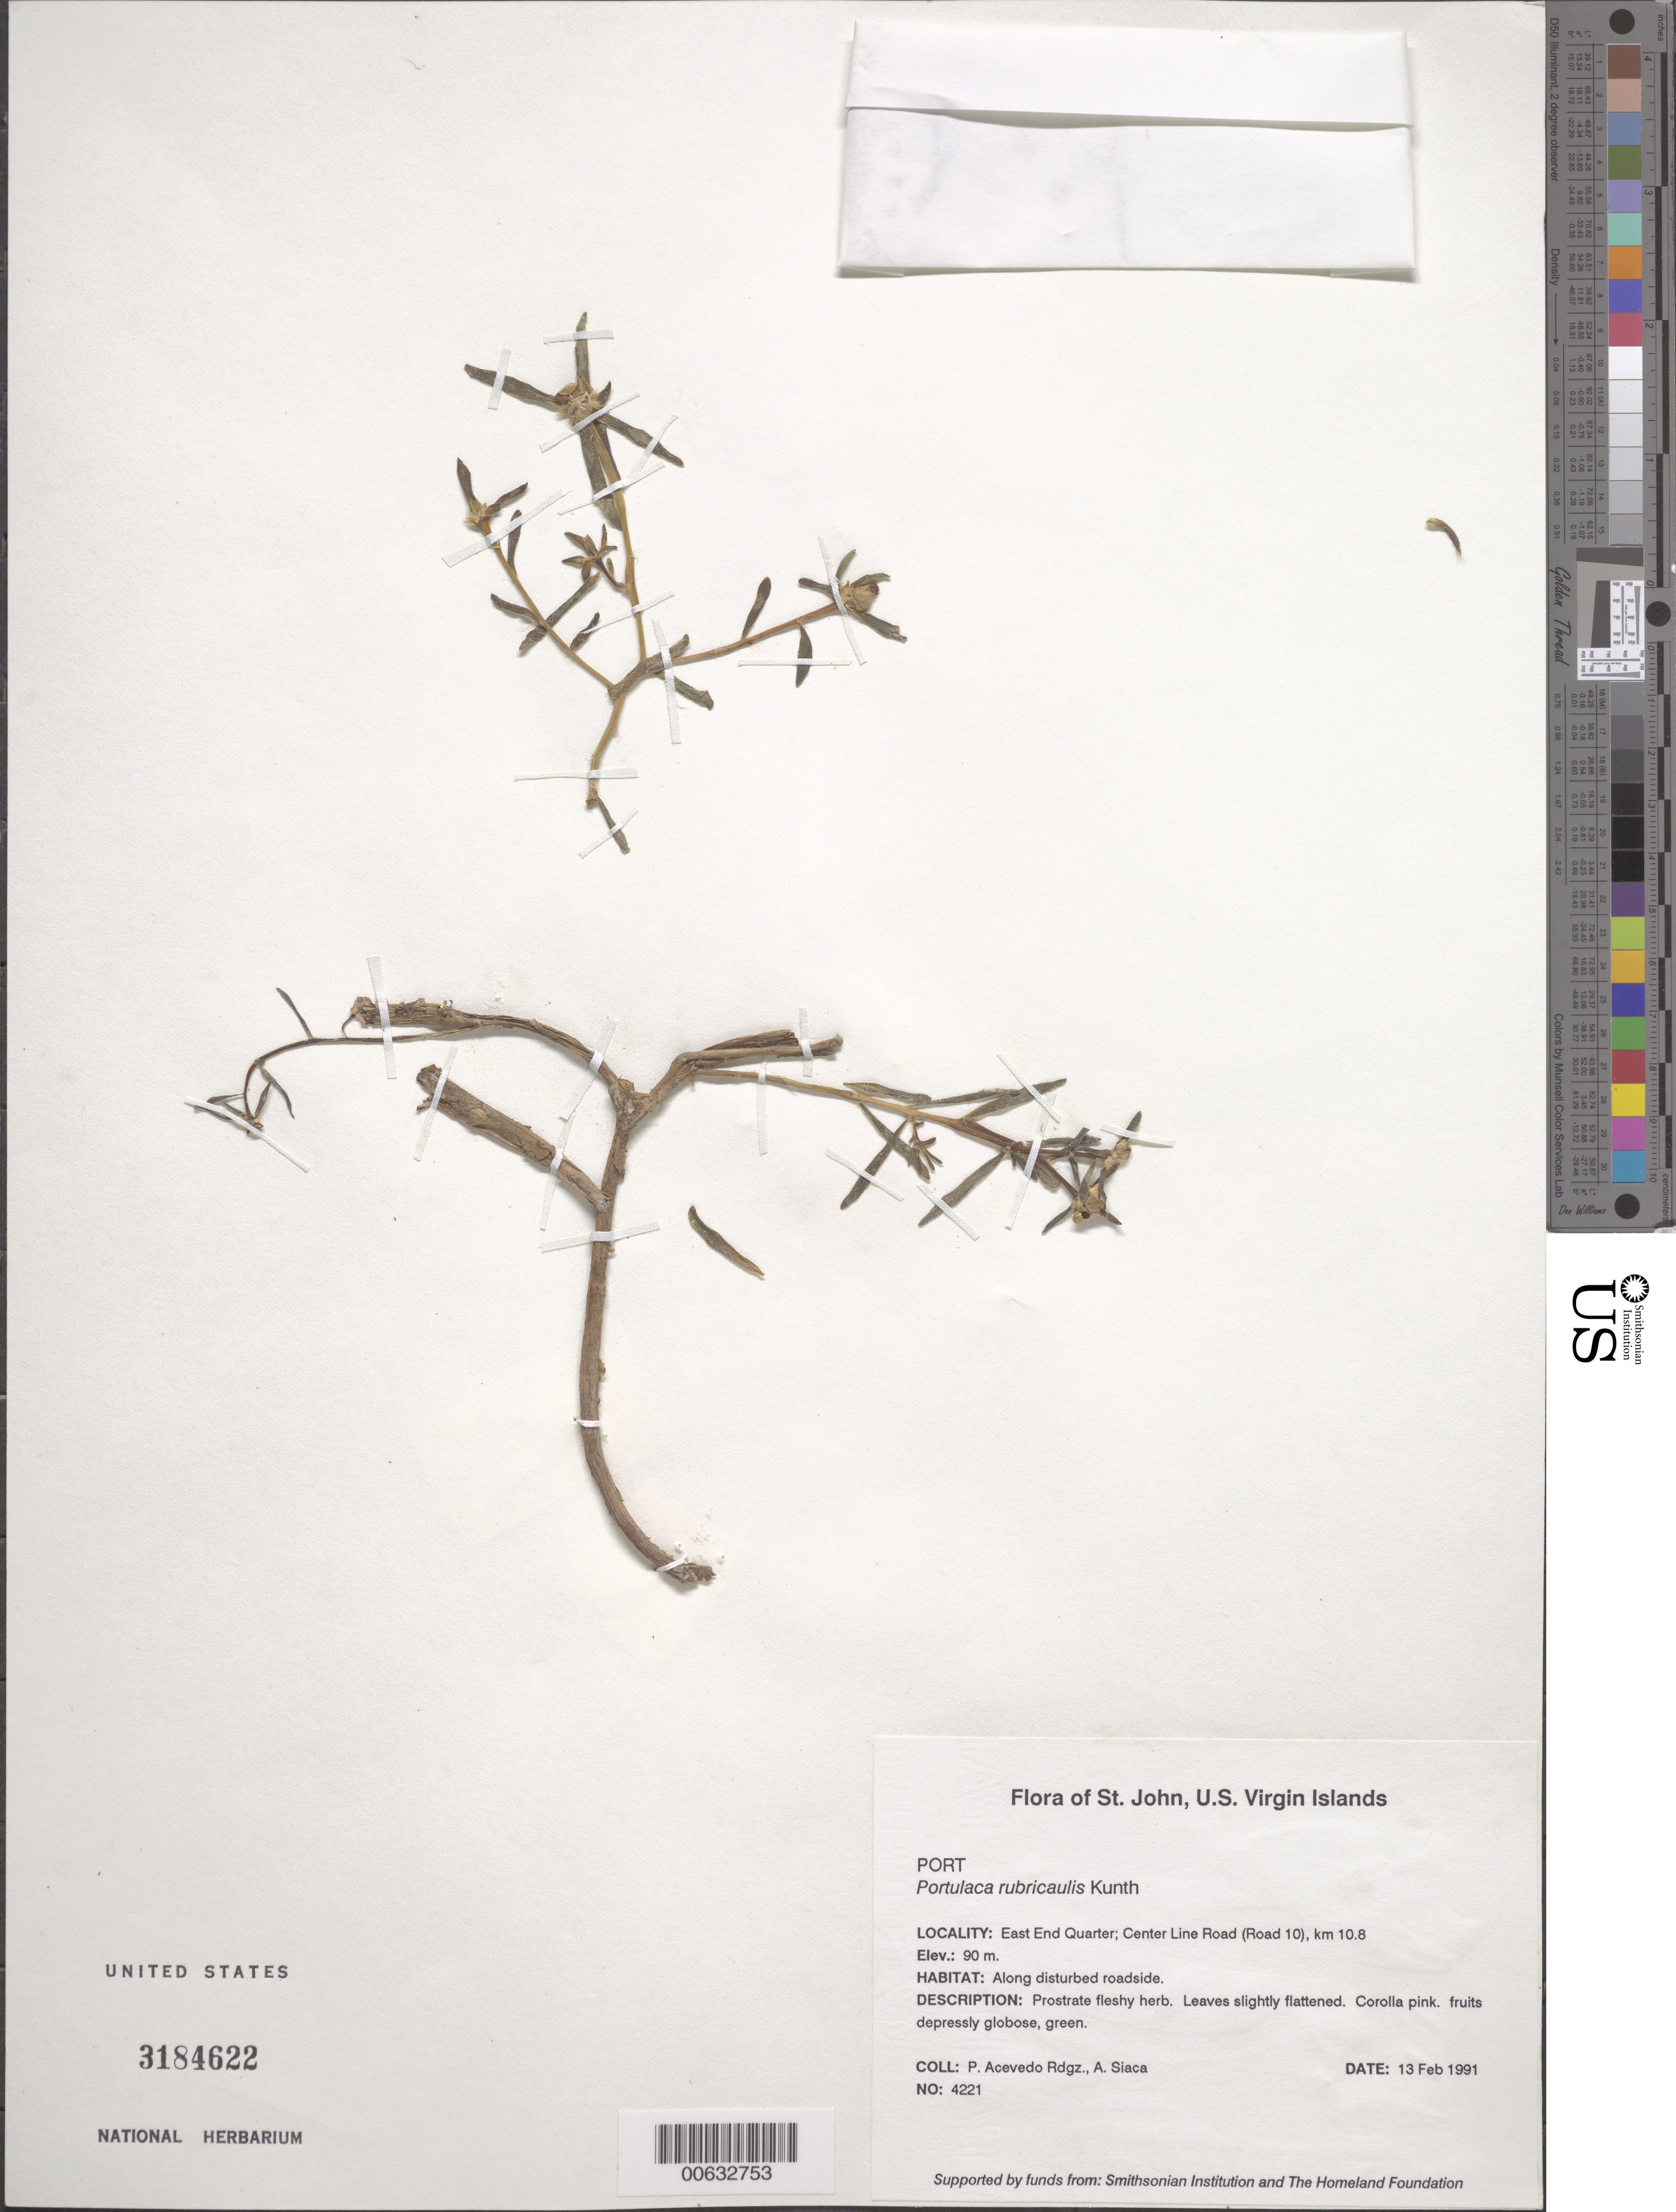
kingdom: Plantae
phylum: Tracheophyta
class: Magnoliopsida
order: Caryophyllales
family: Portulacaceae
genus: Portulaca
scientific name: Portulaca rubricaulis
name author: Kunth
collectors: P. Acevedo-Rodr. & A. Siaca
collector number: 4221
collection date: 1991-02-13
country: U.S. Virgin Islands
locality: St. John. East End Quarter; Center Line Road (Road 10), km 10.8.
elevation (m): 90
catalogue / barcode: US 3184622